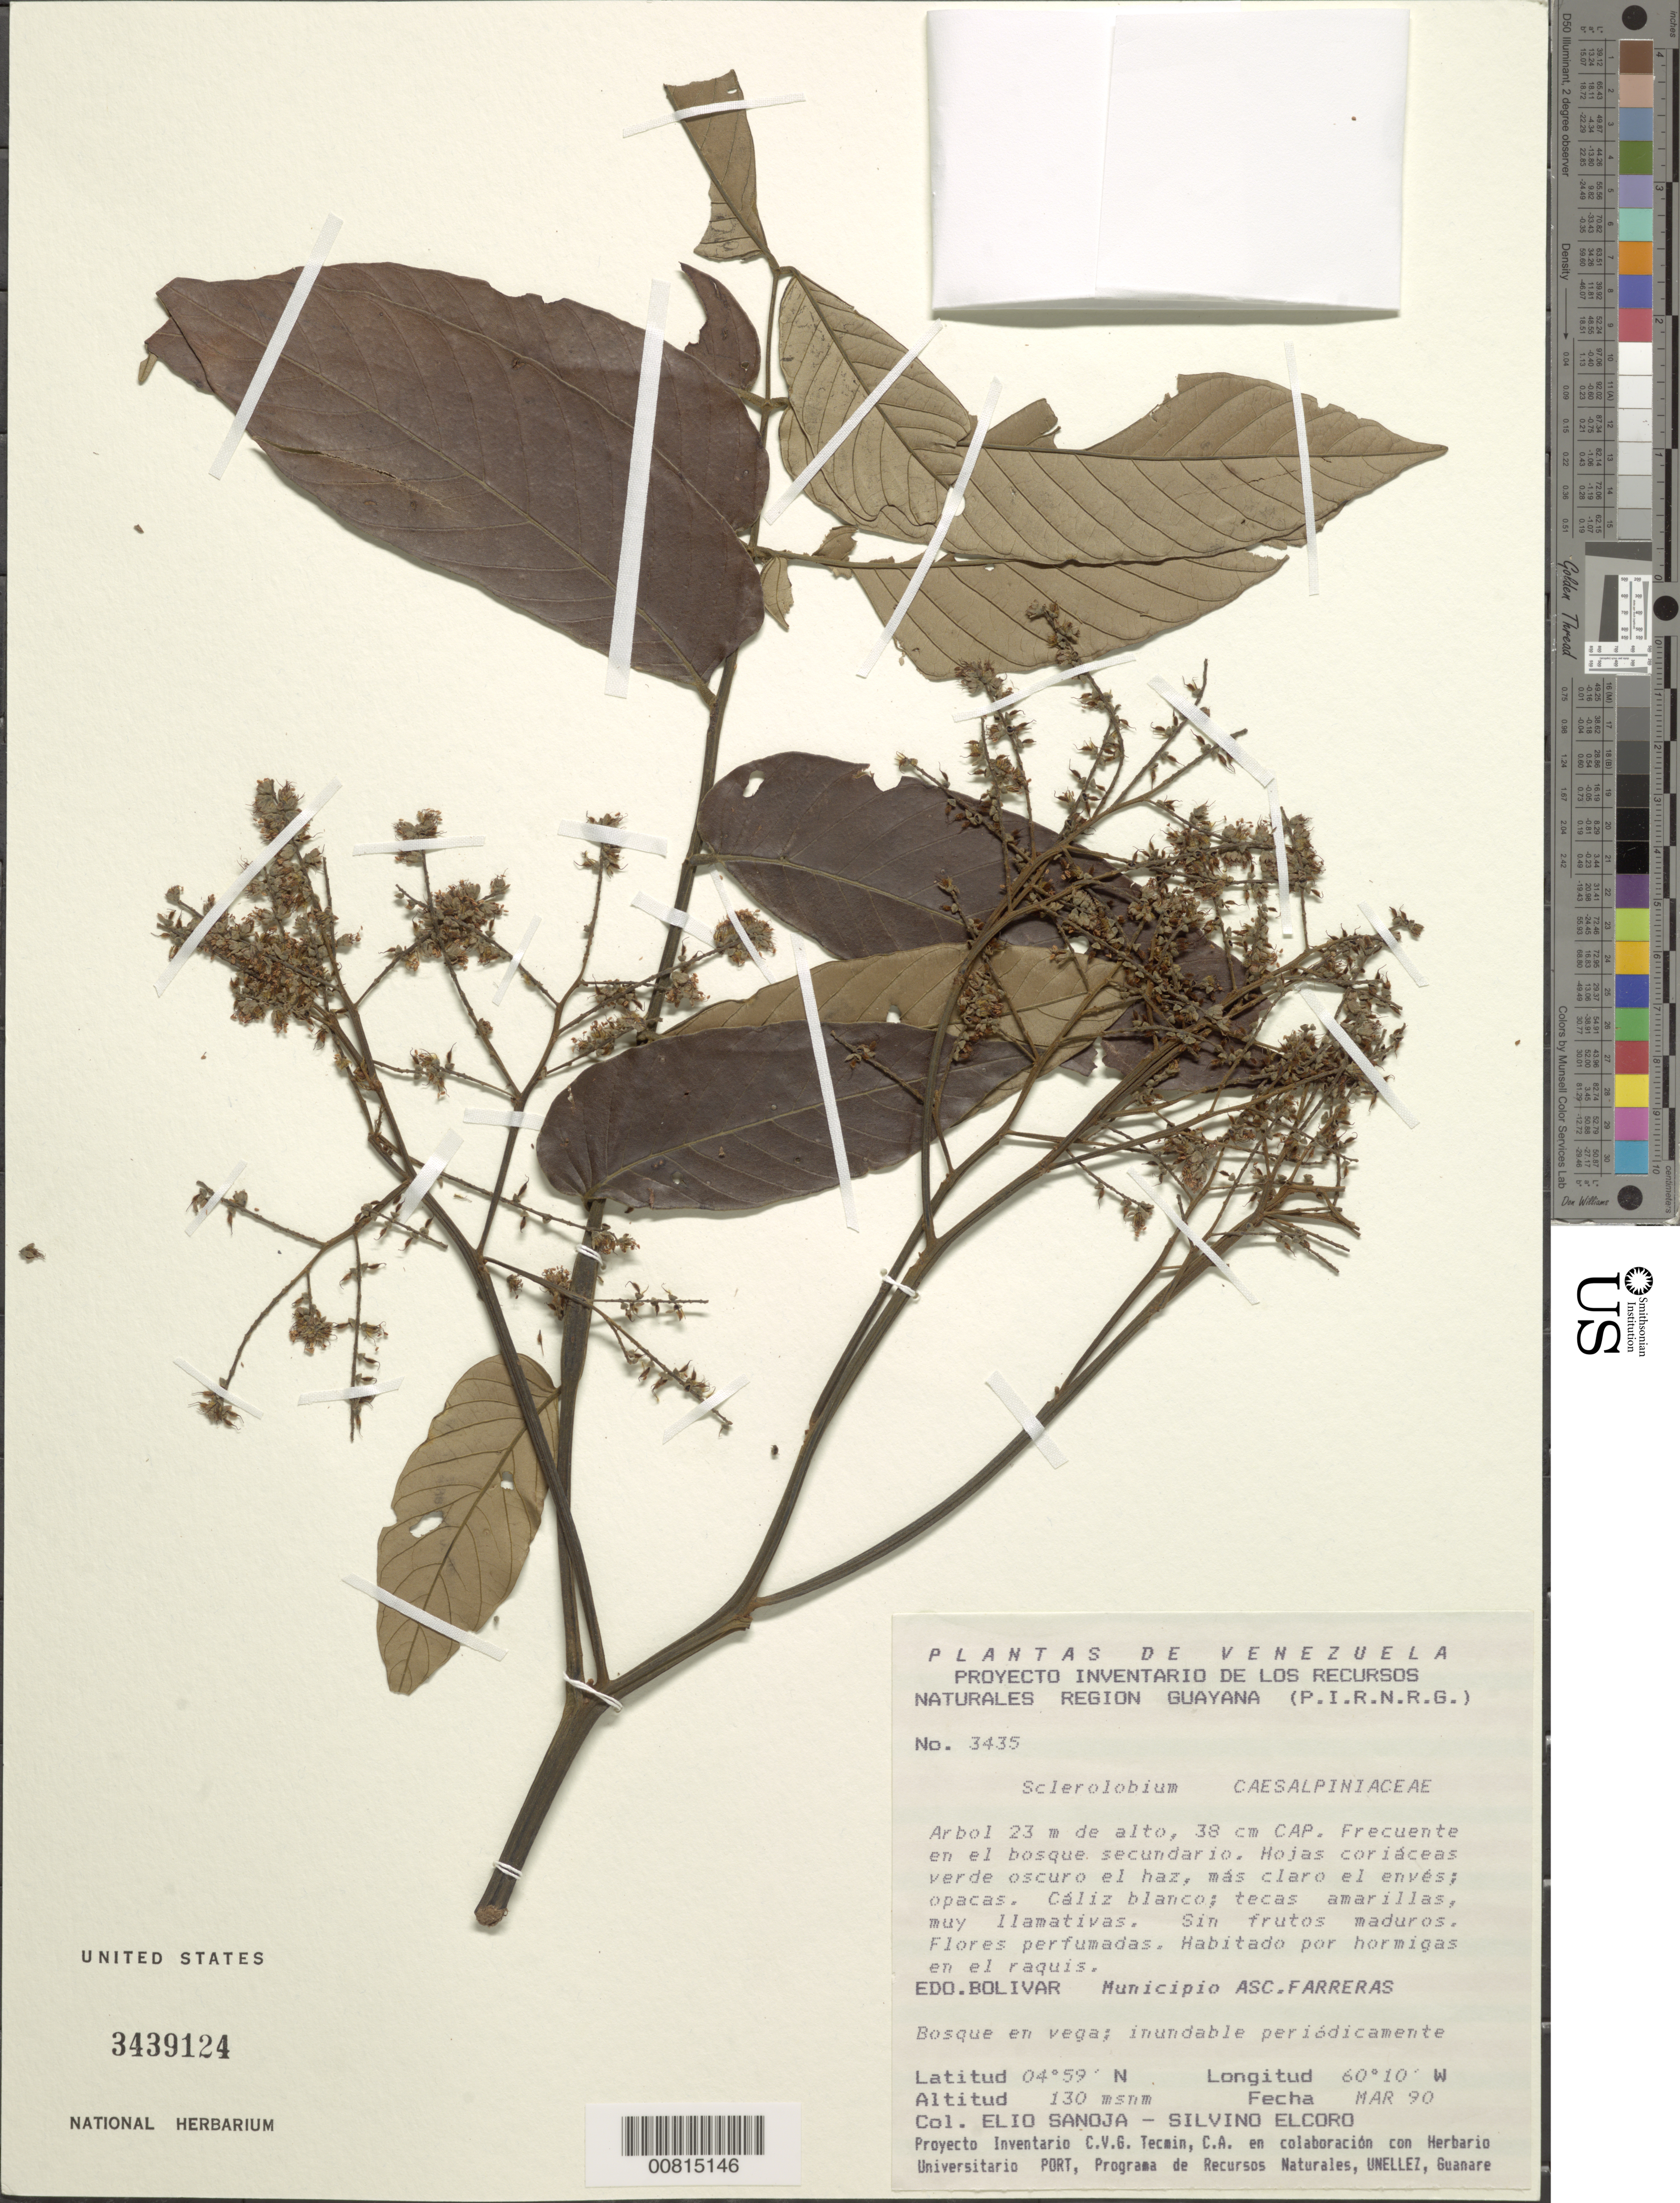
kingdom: Plantae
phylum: Tracheophyta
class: Magnoliopsida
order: Fabales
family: Fabaceae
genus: Tachigali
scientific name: Tachigali sp.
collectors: E. Sanoja & S. Elcoro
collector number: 3435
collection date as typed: Mar-90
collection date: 1990-03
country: Venezuela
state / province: Bolívar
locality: Mun. Asc. Farreras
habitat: Bosque en vega; inundable periodicamente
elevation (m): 130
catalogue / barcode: US 3439124